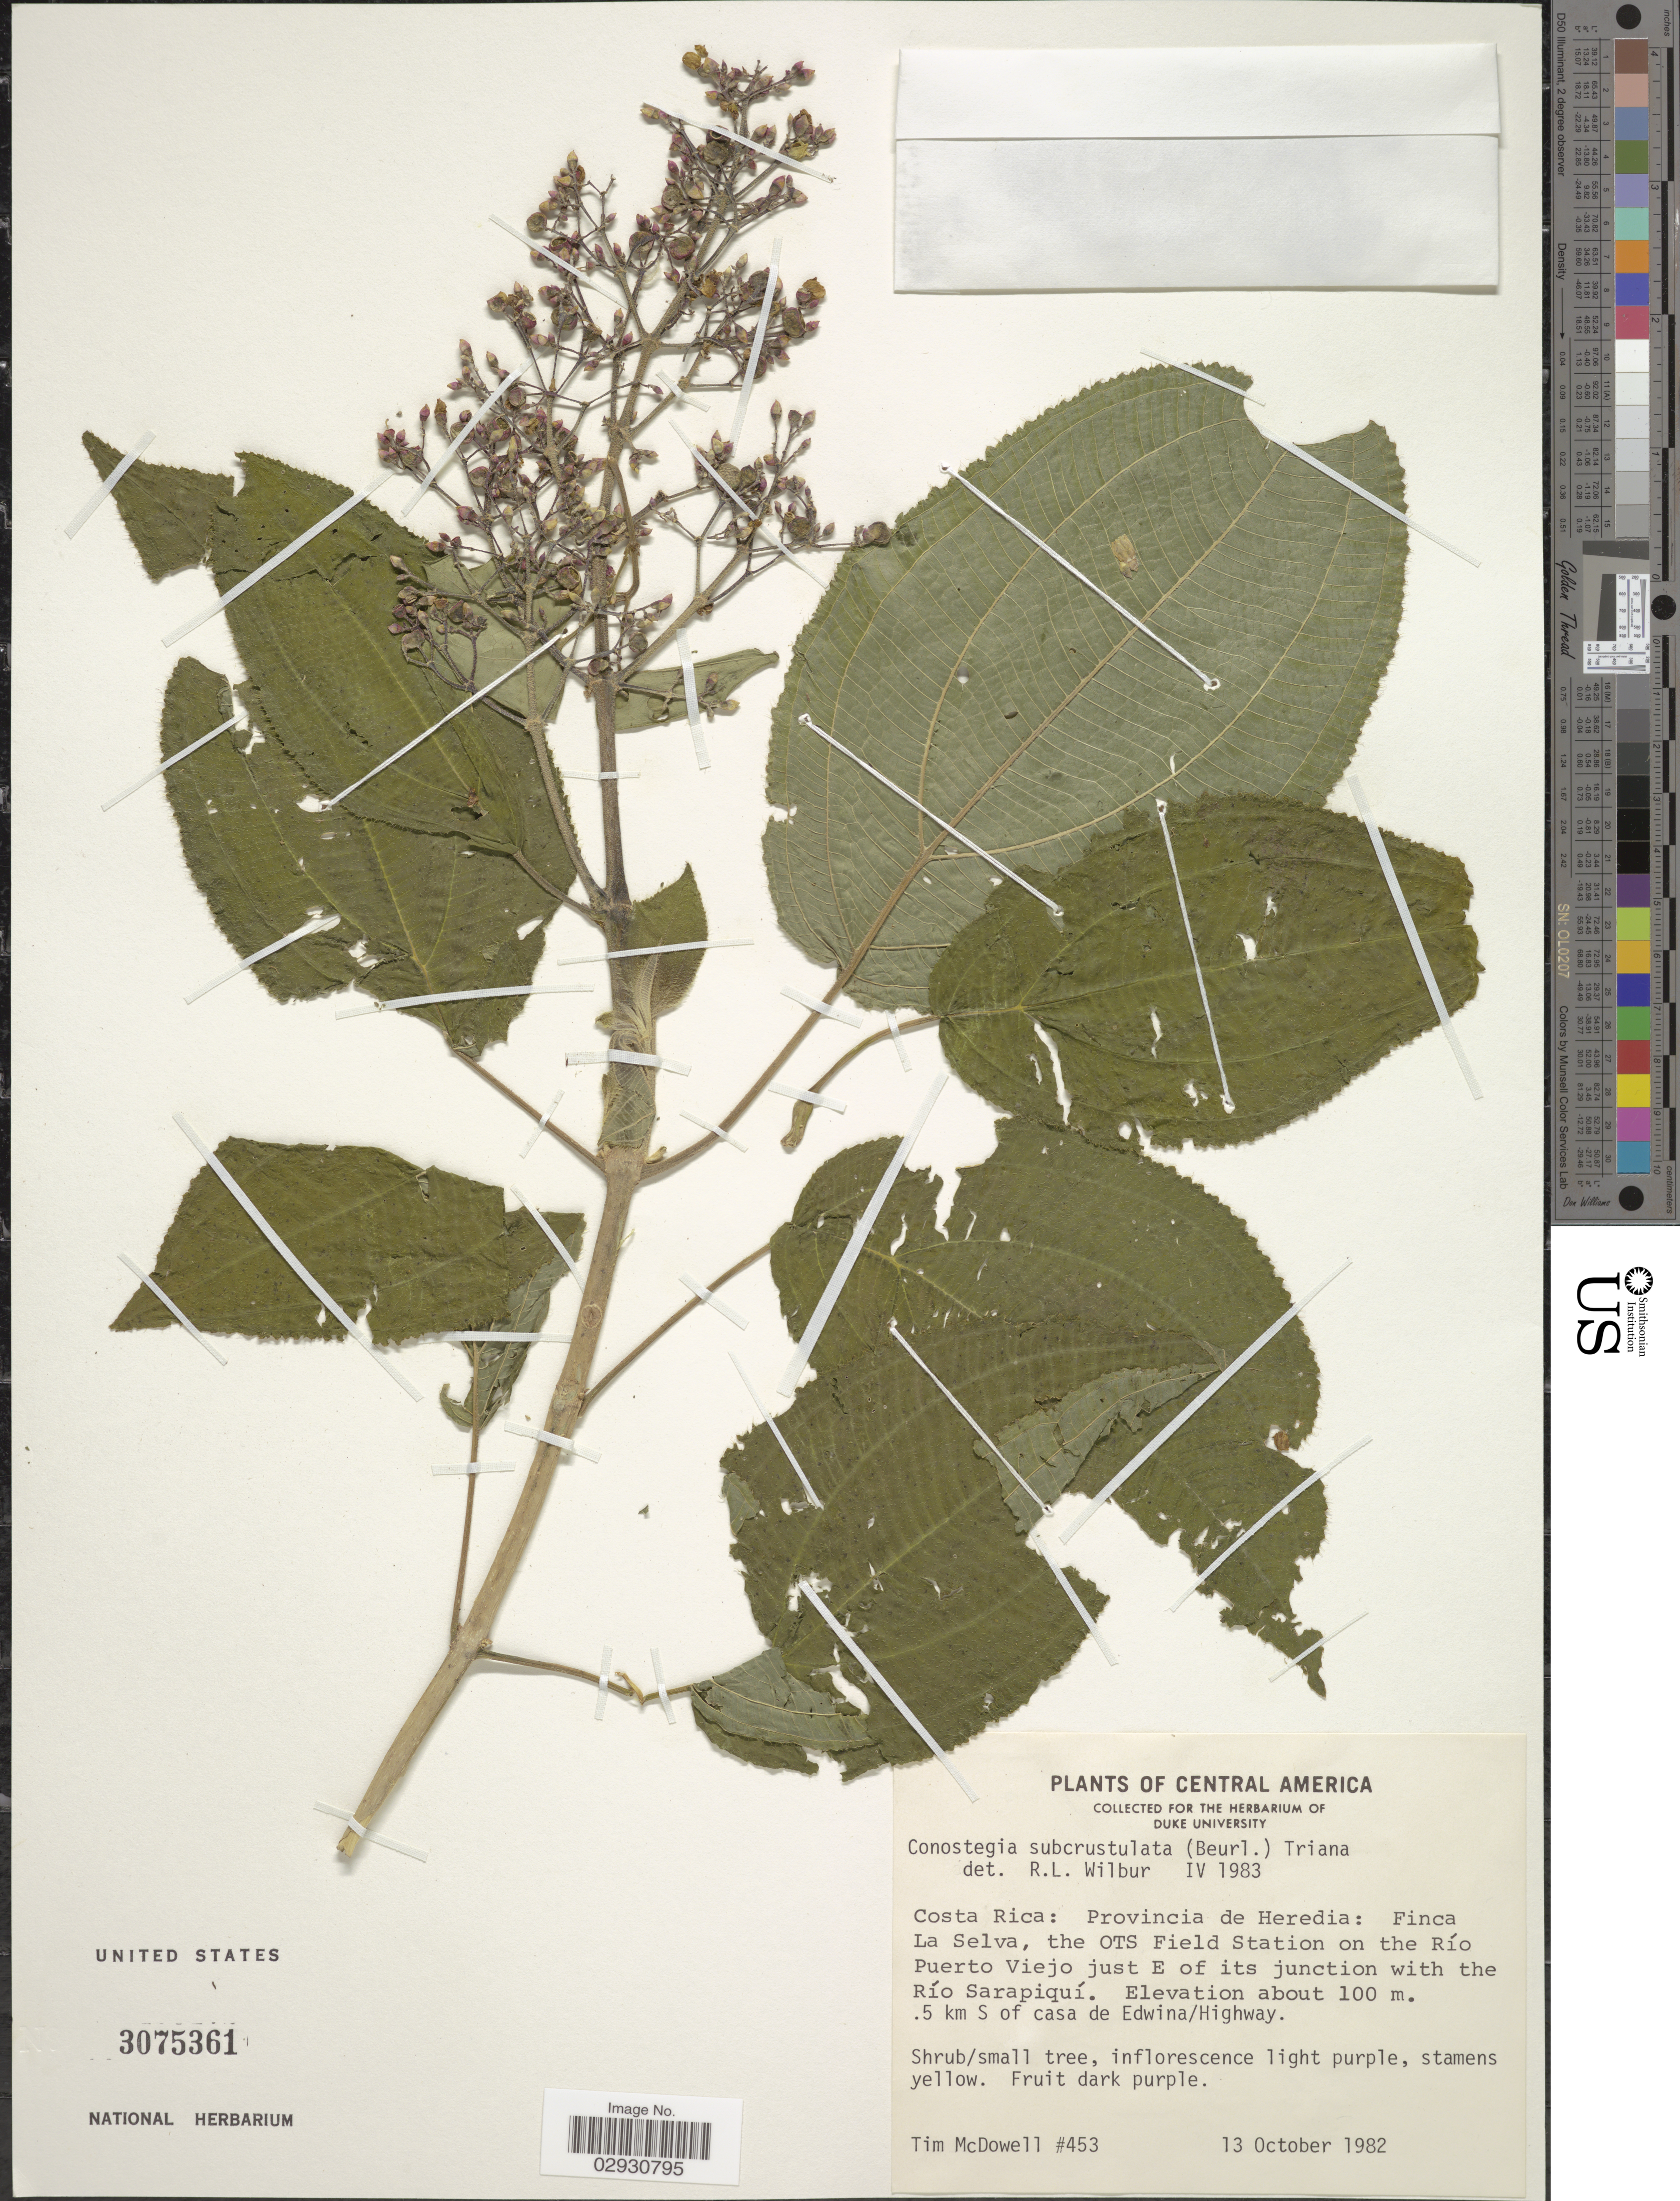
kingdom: Plantae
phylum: Tracheophyta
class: Magnoliopsida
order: Myrtales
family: Melastomataceae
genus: Conostegia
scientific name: Conostegia subcrustulata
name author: (Beurl.) Triana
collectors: T. McDowell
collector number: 453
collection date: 1982-10-13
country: Costa Rica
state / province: Heredia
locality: Provincia de Heredia: Finca La Selva, the OTS Field Station on the Río Puerto Viejo just E of its junction with the Río Sarapiquí. .5 km S of casa de Edwina/Highway.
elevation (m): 100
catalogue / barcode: US 3075361